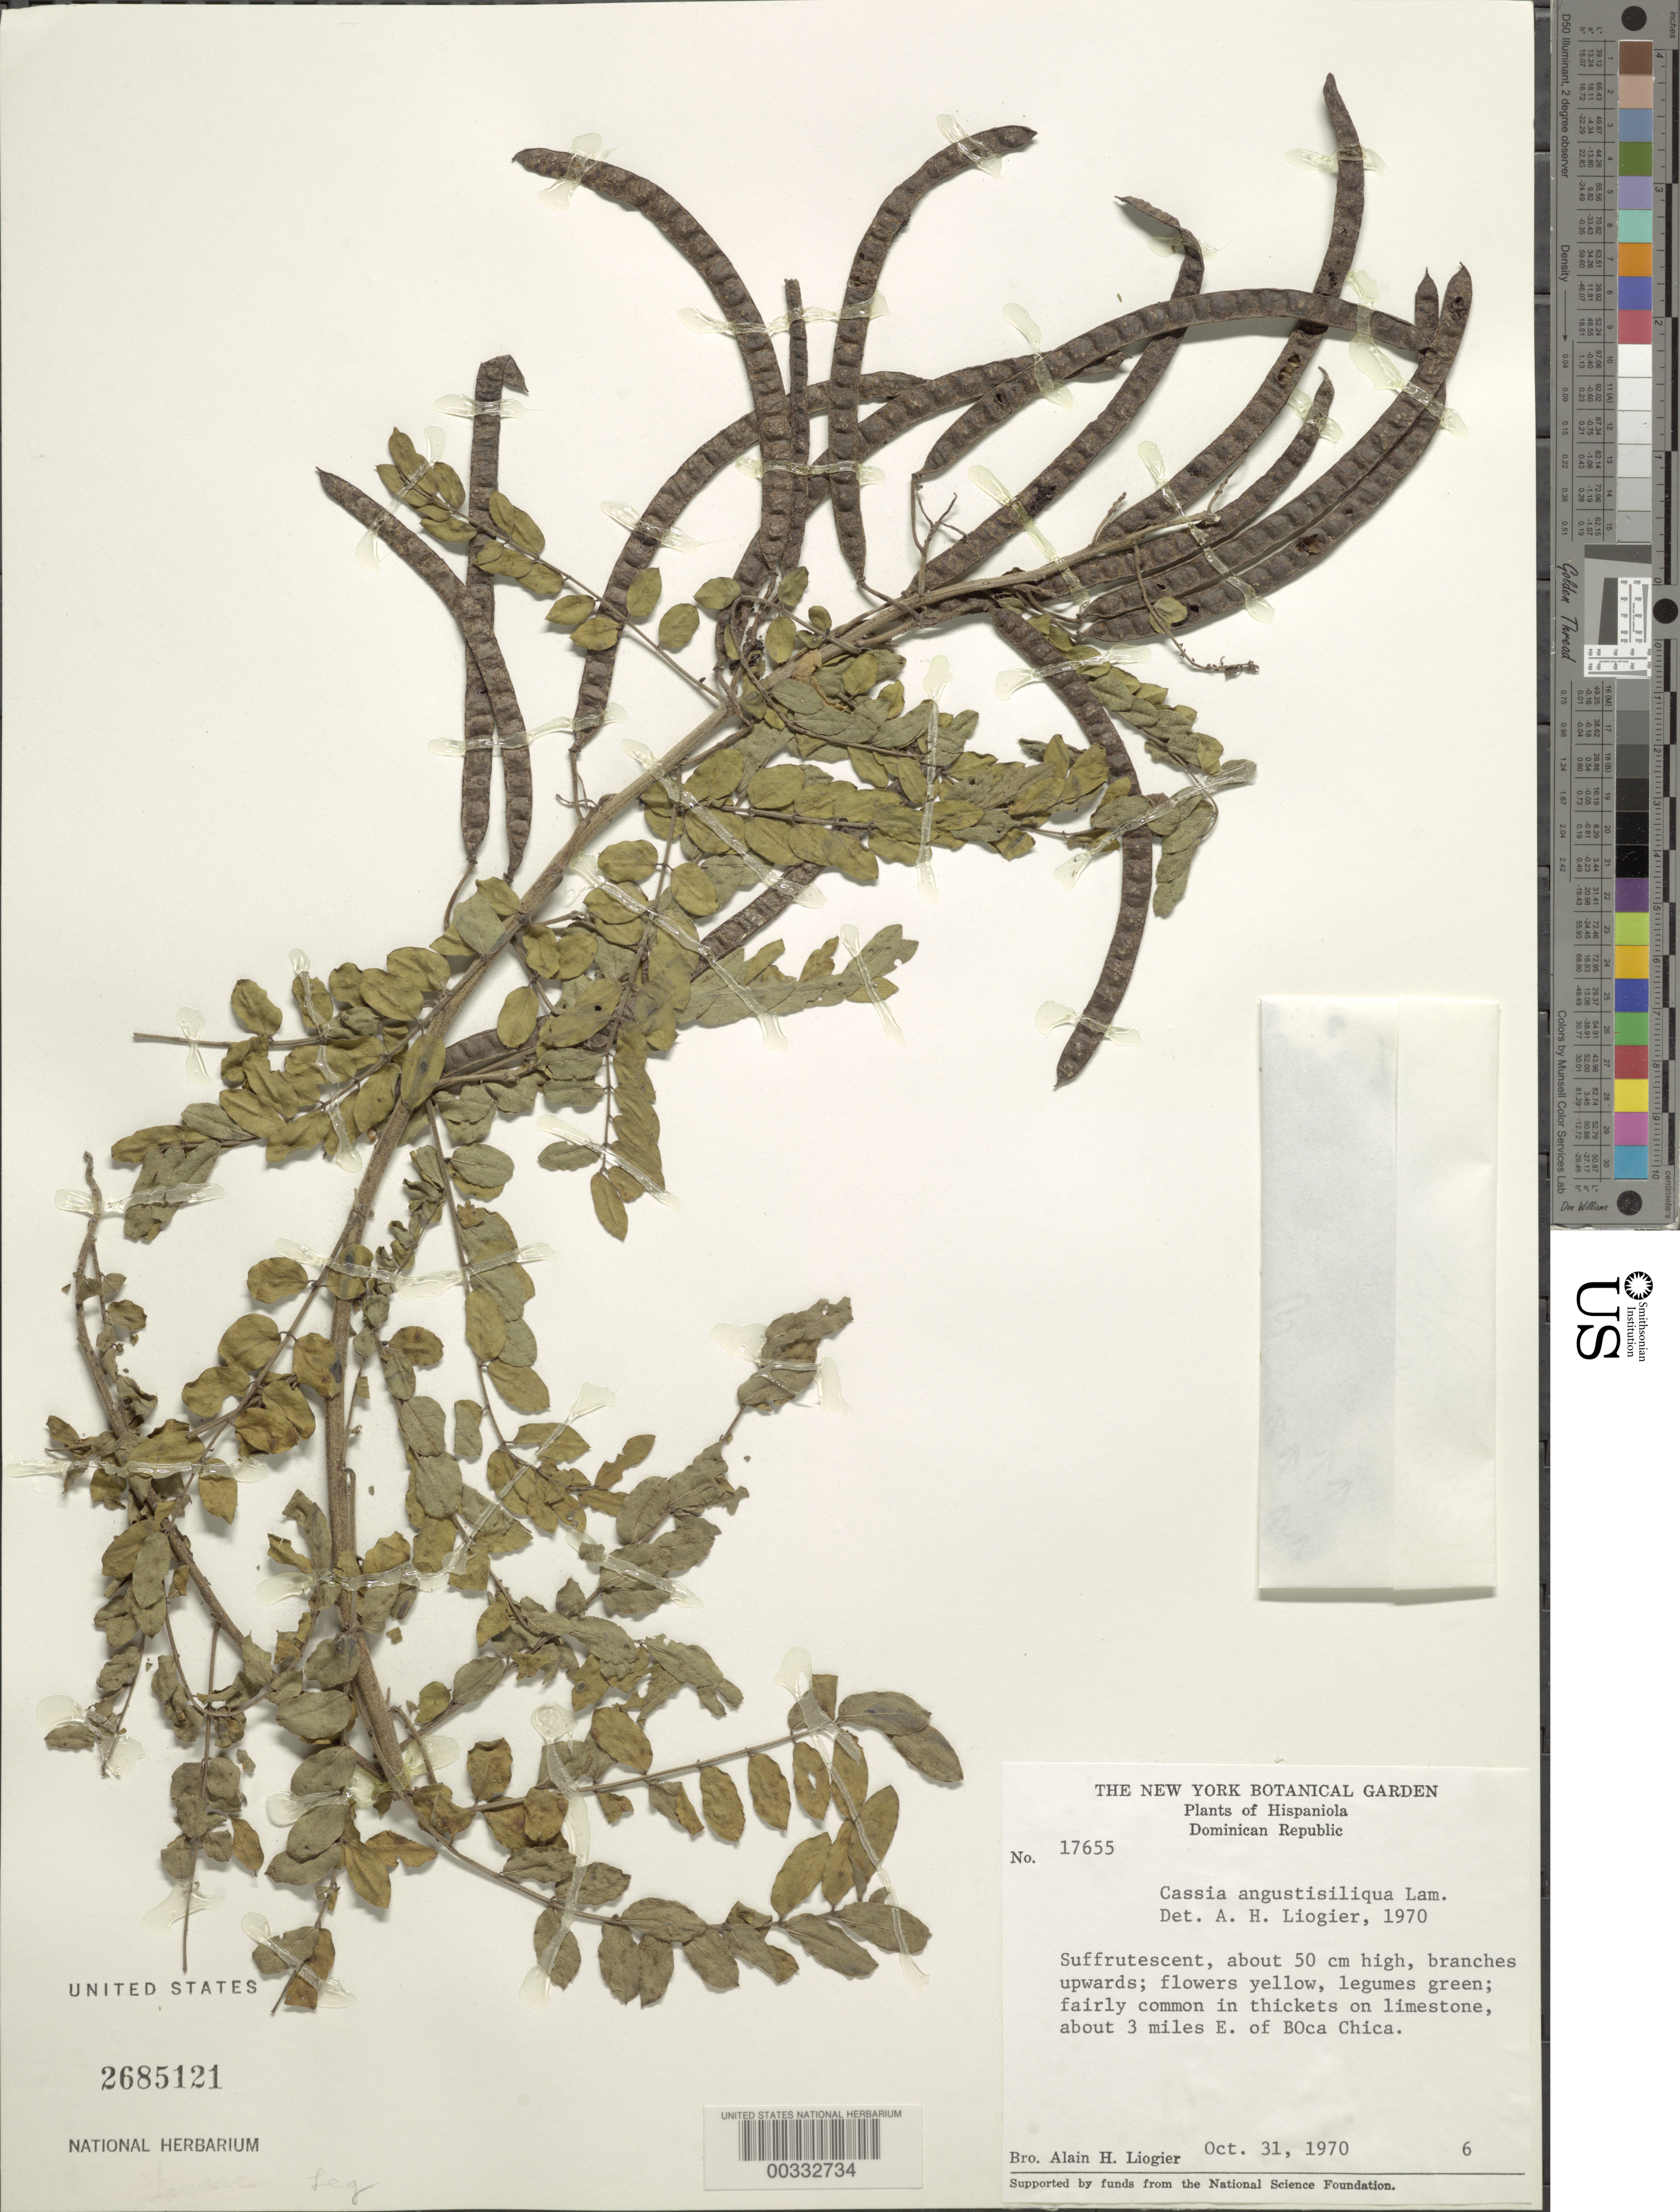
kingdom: Plantae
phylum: Tracheophyta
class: Magnoliopsida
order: Fabales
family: Fabaceae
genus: Senna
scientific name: Senna angustisiliqua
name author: (Lam.) H.S. Irwin & Barneby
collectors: A. H. Liogier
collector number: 17655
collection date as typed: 31 Oct 1970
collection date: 1970-10-31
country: Dominican Republic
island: Hispaniola Island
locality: About 3 mi e of boca chica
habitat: In thickets on limestone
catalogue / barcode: US 2685121